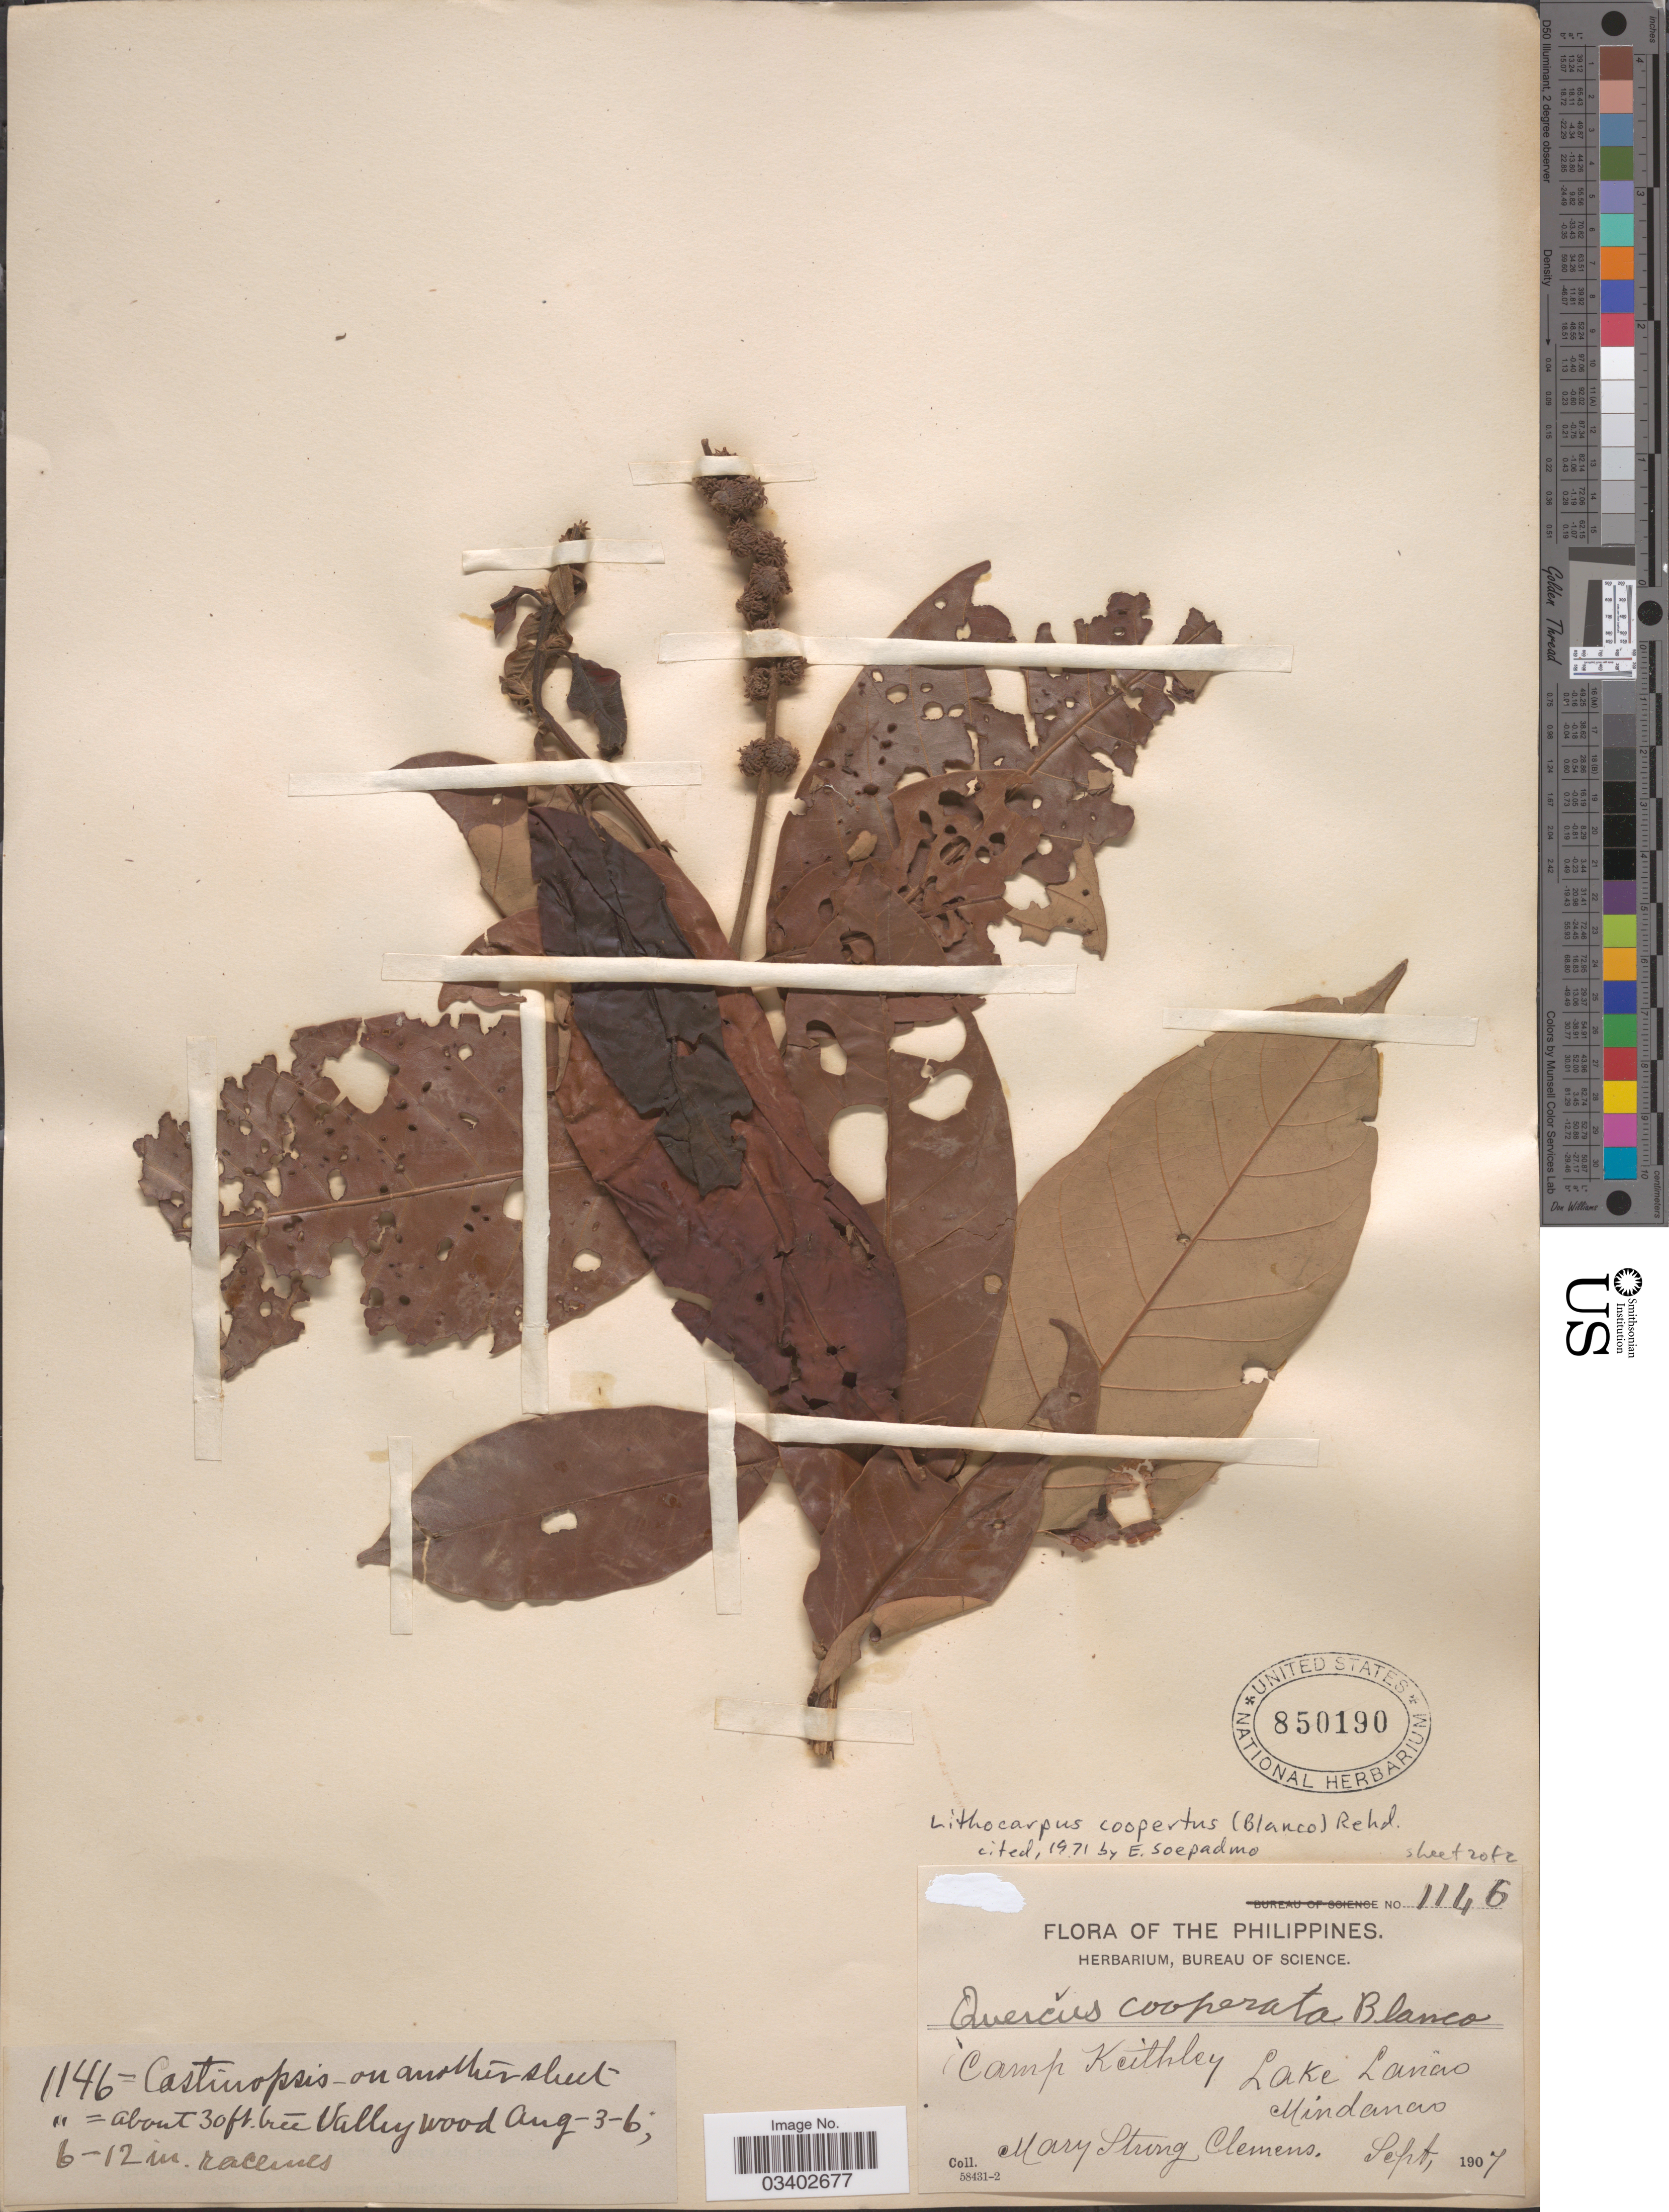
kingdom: Plantae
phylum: Tracheophyta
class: Magnoliopsida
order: Fagales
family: Fagaceae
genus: Lithocarpus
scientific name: Lithocarpus coopertus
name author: (Blanco) Rehder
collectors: M. S. Clemens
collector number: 1146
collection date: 1907-09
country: Philippines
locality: Camp Keithley, Lake Lanao, Mindanao.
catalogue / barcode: US 850190